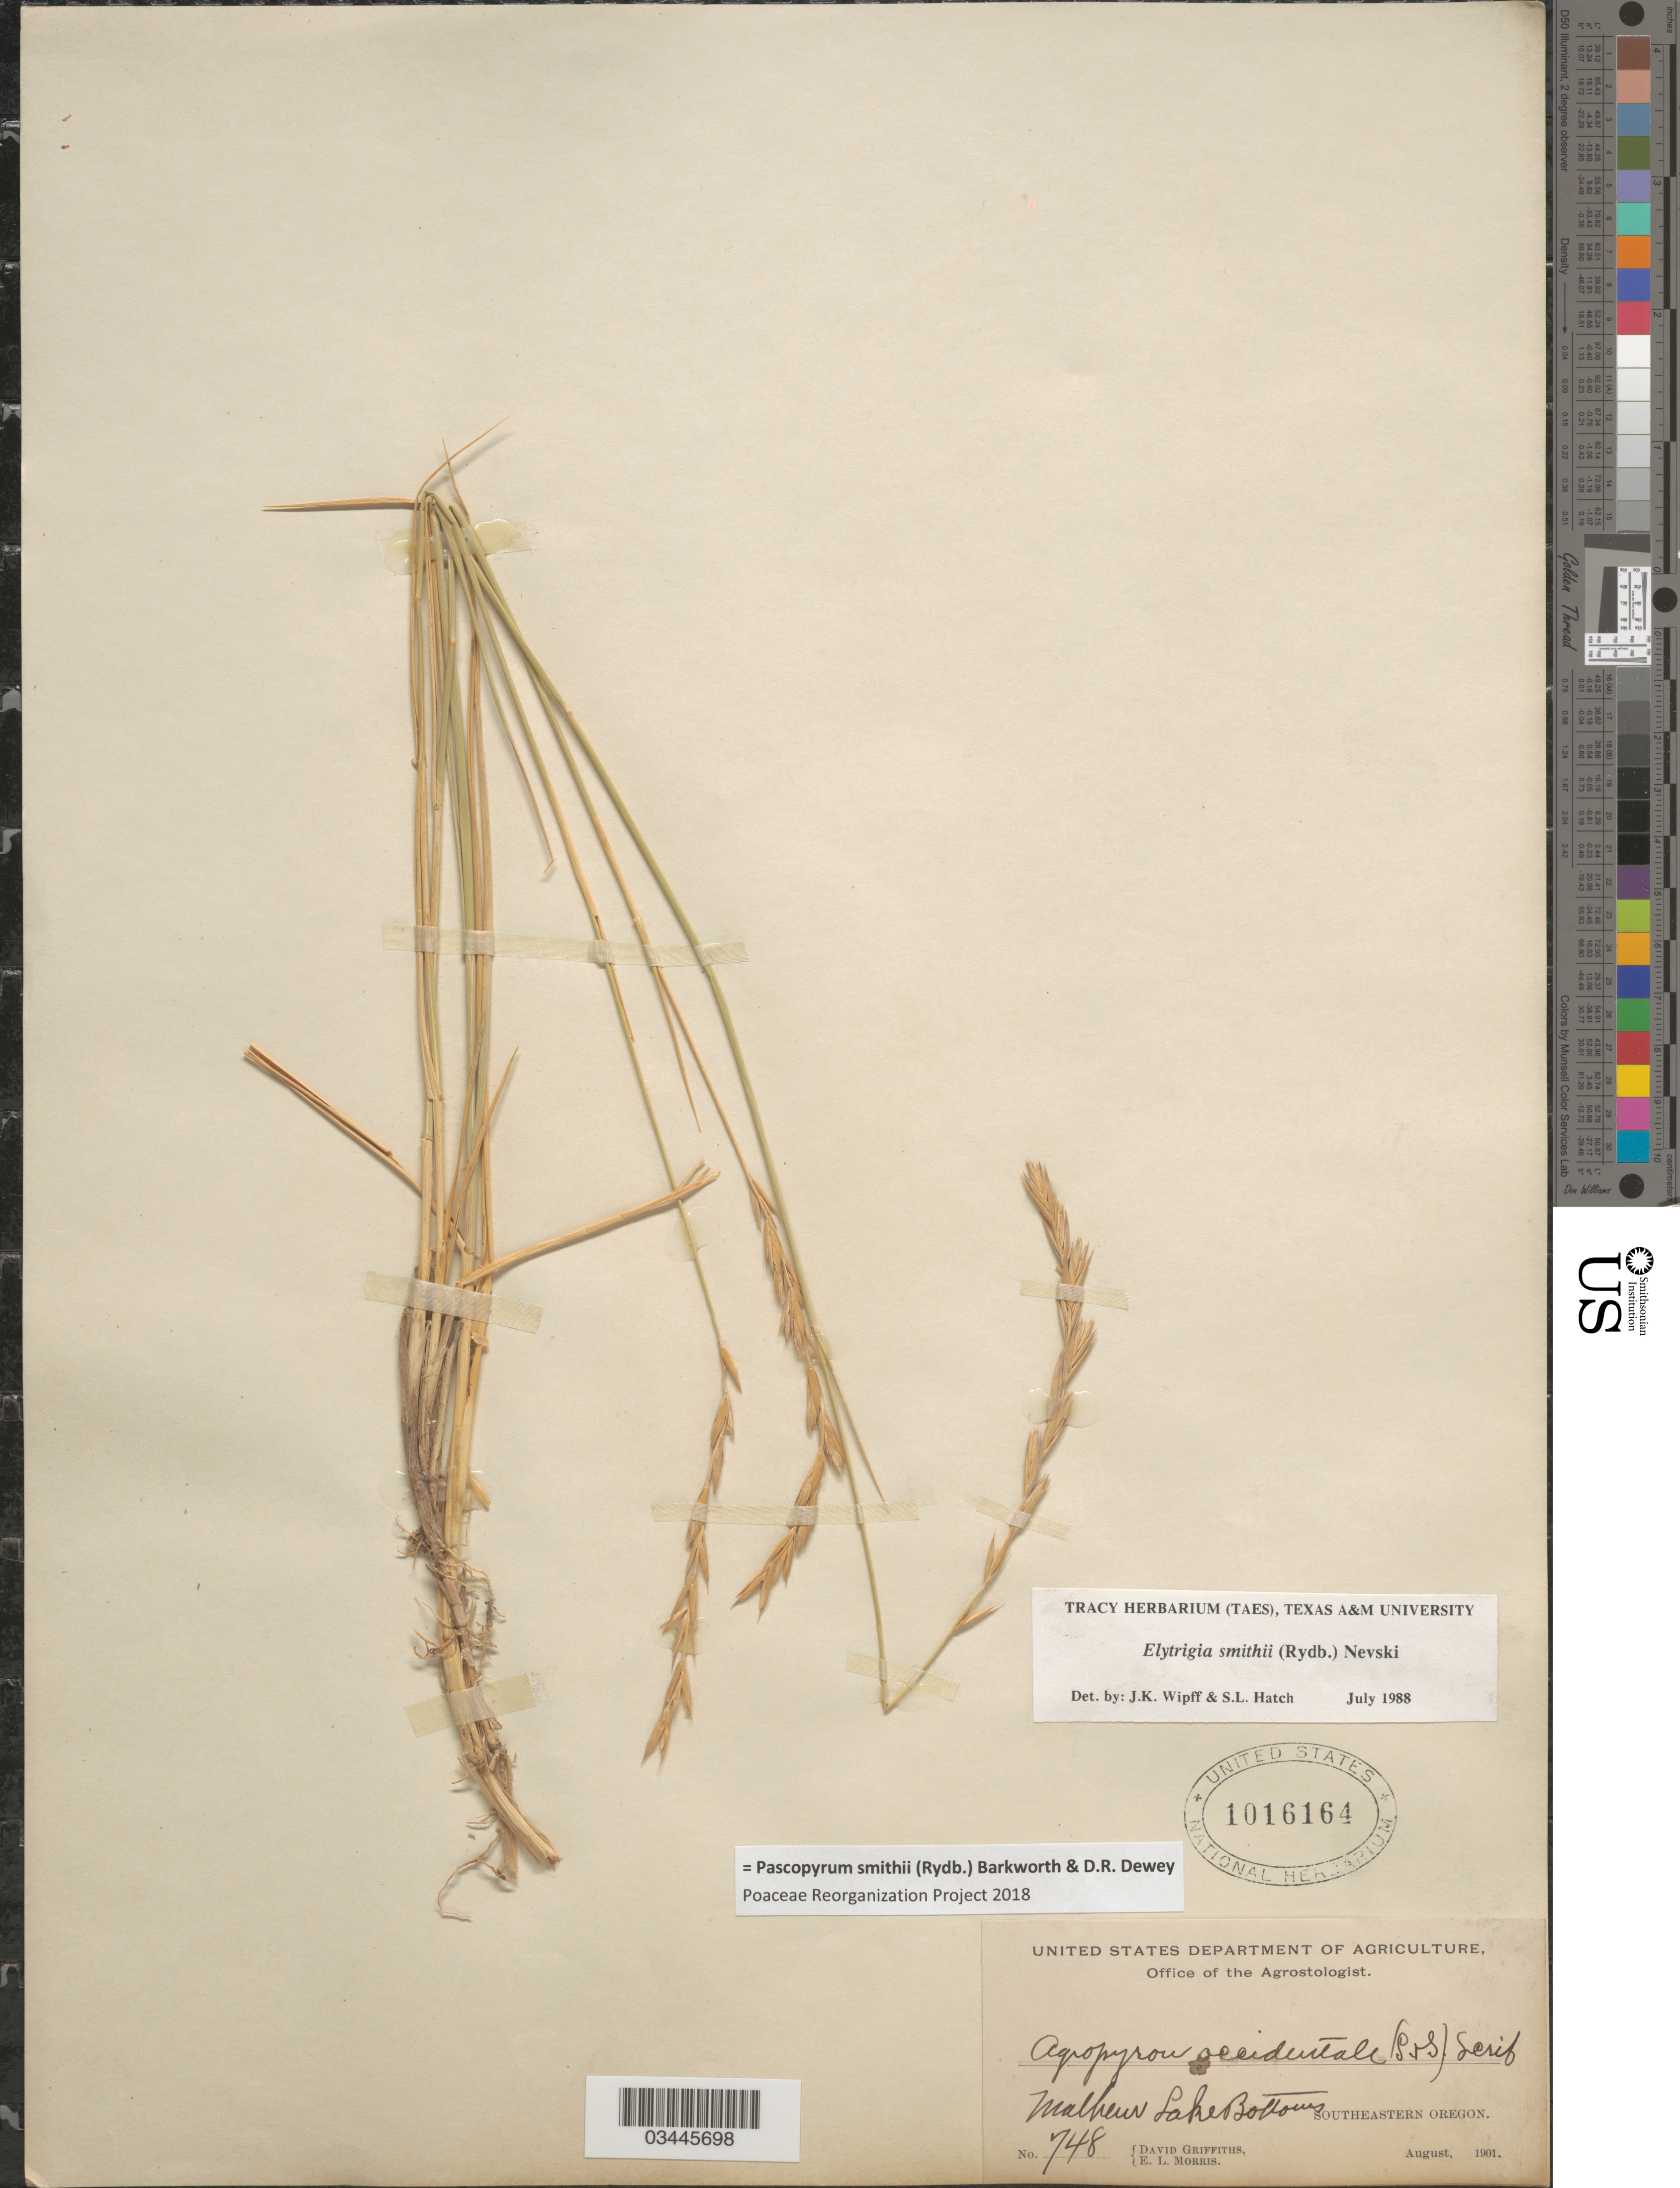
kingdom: Plantae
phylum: Tracheophyta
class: Liliopsida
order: Poales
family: Poaceae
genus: Pascopyrum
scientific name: Pascopyrum smithii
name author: (Rydb.) Barkworth & Dewey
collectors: D. Griffiths & E. Morris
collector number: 748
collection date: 1901-08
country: United States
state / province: Oregon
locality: Mathew Lake Bottoms. Southeastern Oregon.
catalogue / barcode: US 1016164